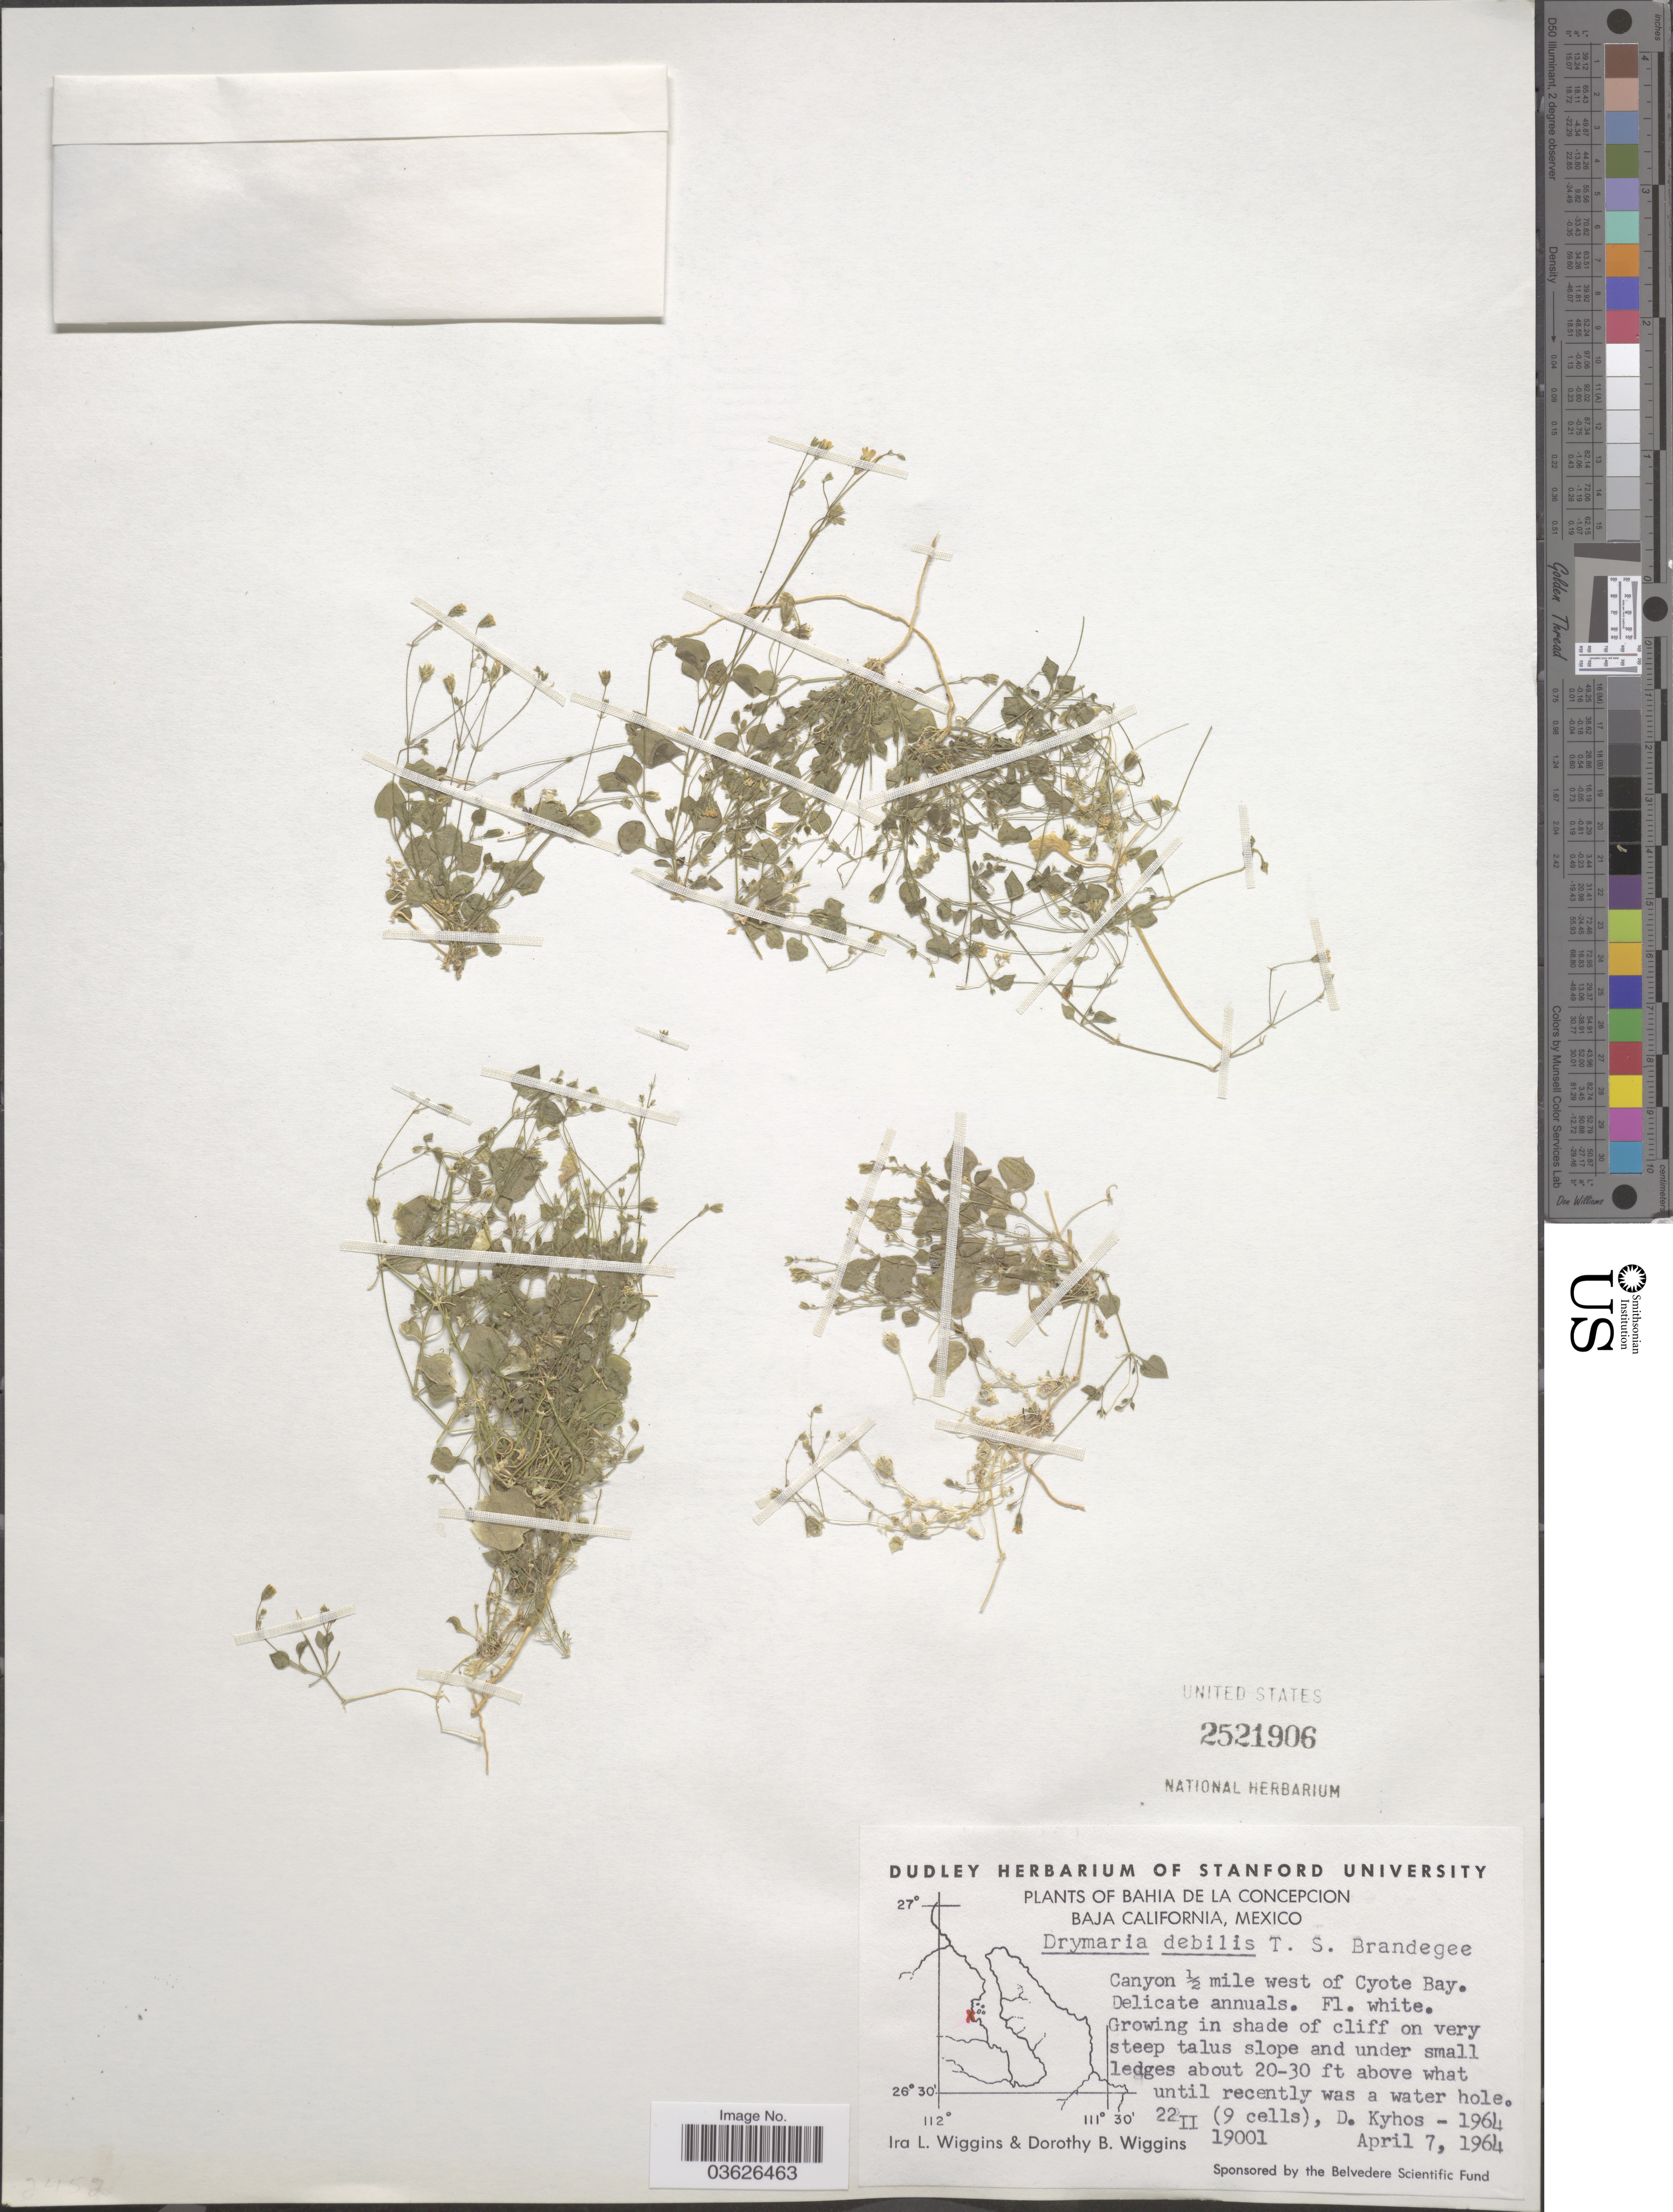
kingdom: Plantae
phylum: Tracheophyta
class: Magnoliopsida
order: Caryophyllales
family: Caryophyllaceae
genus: Drymaria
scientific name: Drymaria debilis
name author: Brandegee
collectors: I. L. Wiggins & D. B. Wiggins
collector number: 19001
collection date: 1964-04-07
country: Mexico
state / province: Baja California Sur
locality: Bahia de La Concepcion. Canyon ½ mile west of Cyote Bay.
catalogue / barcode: US 2521906